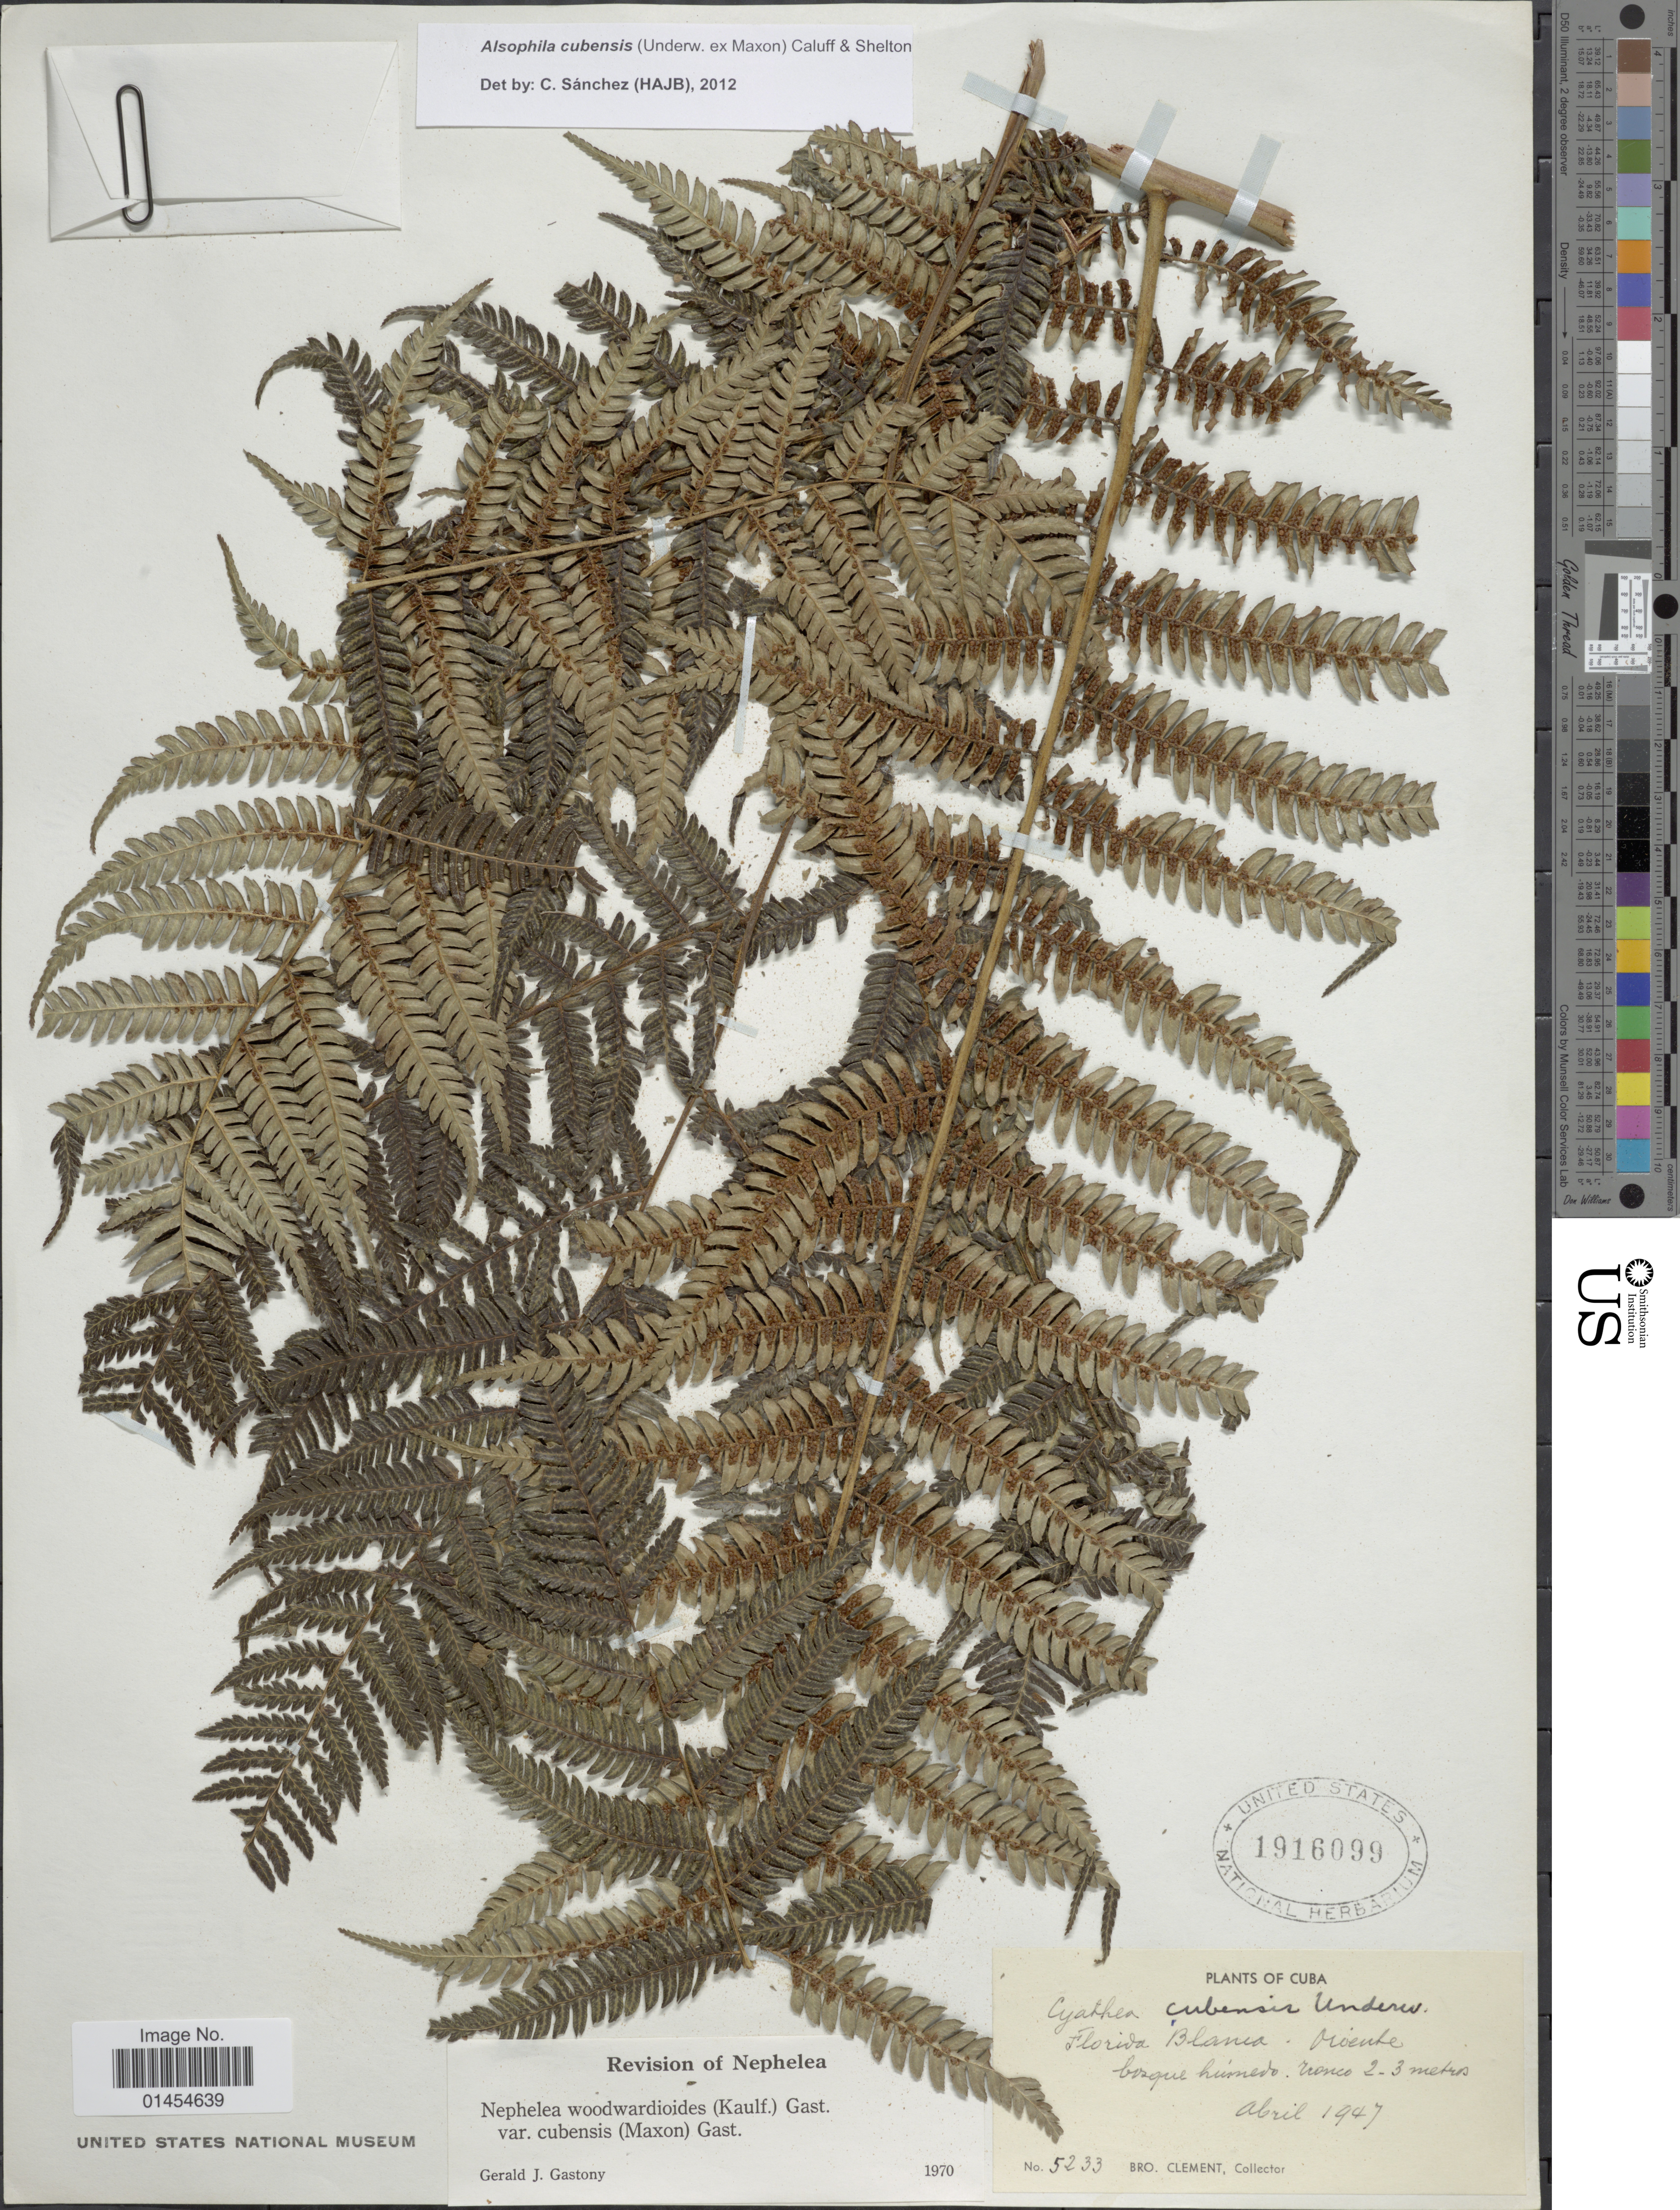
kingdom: Plantae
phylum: Tracheophyta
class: Polypodiopsida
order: Cyatheales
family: Cyatheaceae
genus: Alsophila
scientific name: Alsophila cubensis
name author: (Underw. ex Maxon) Caluff & Shelton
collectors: B. Clement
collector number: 5233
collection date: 1947-04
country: Cuba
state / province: Oriente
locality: Florida Blanca.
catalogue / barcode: US 1916099